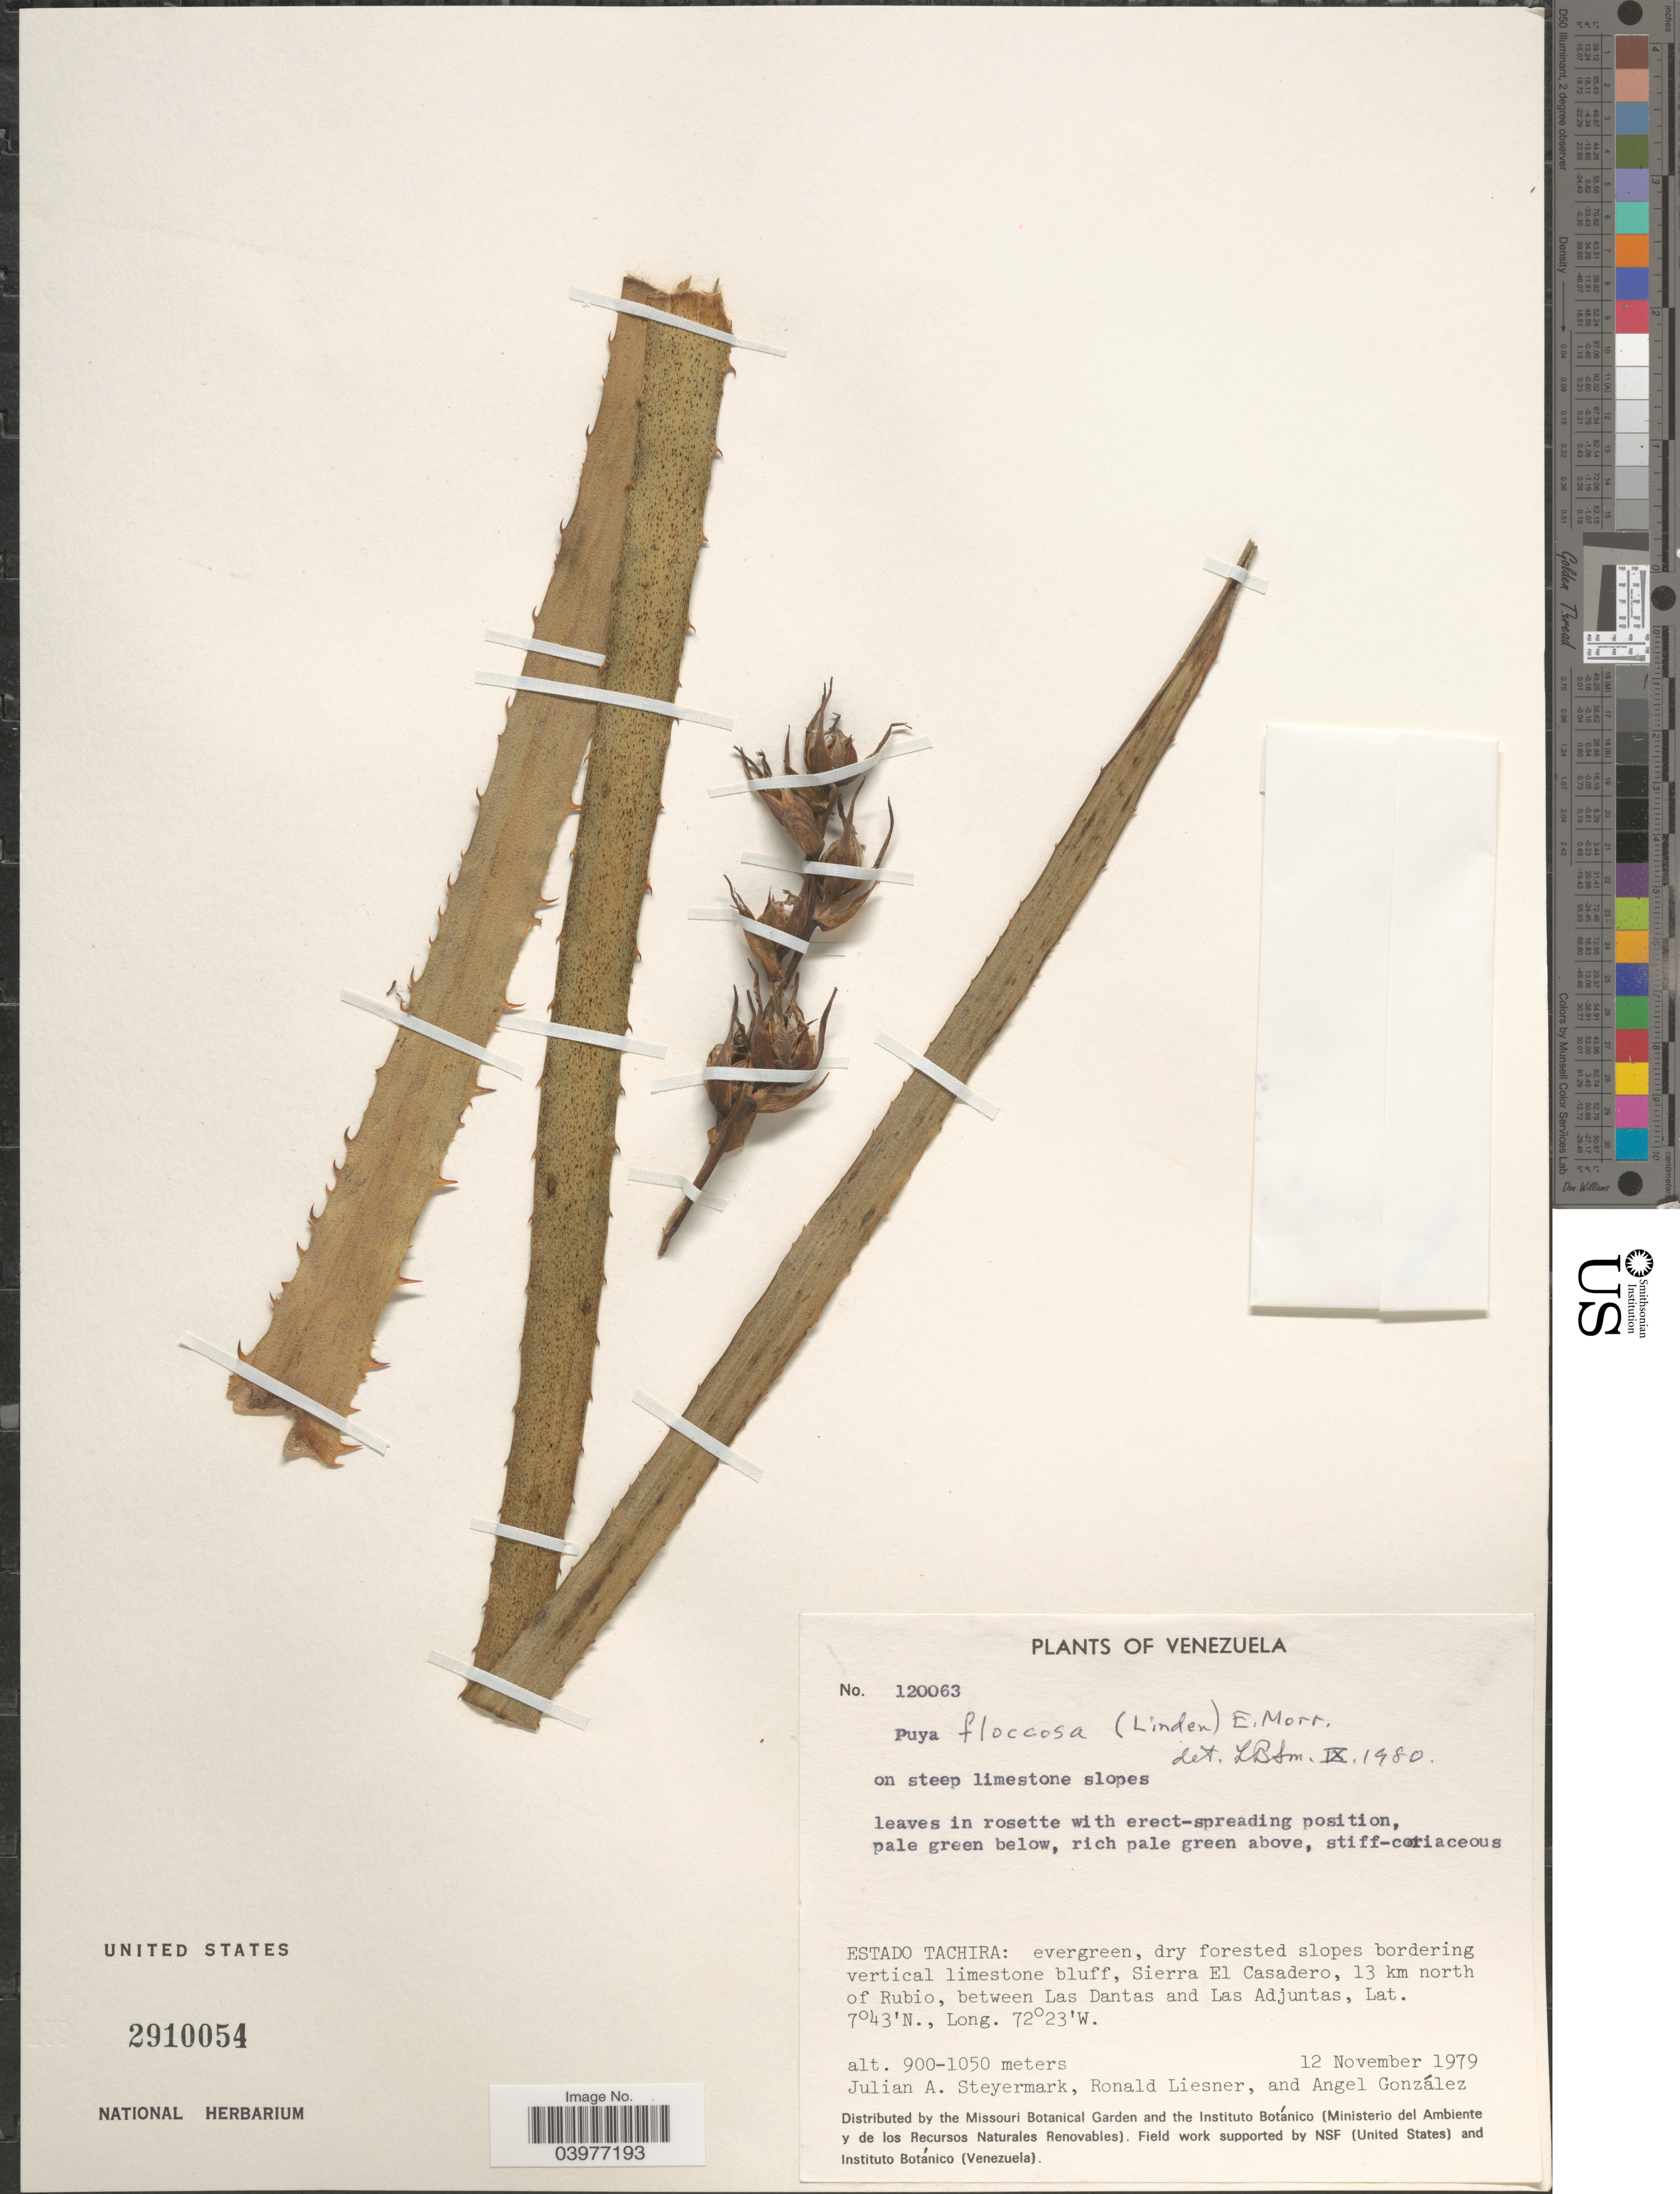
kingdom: Plantae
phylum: Tracheophyta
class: Liliopsida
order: Poales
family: Bromeliaceae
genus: Puya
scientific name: Puya floccosa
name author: (Linden) É. Morren ex Mez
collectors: J. Steyermark, R. L. Liesner & A. C. González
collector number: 120063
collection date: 1979-11-12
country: Venezuela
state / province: Tachira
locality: Sierra El Casadero, 13 km north of Rubio, between Las Dantas and Las Adjuntas.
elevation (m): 900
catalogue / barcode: US 2910054